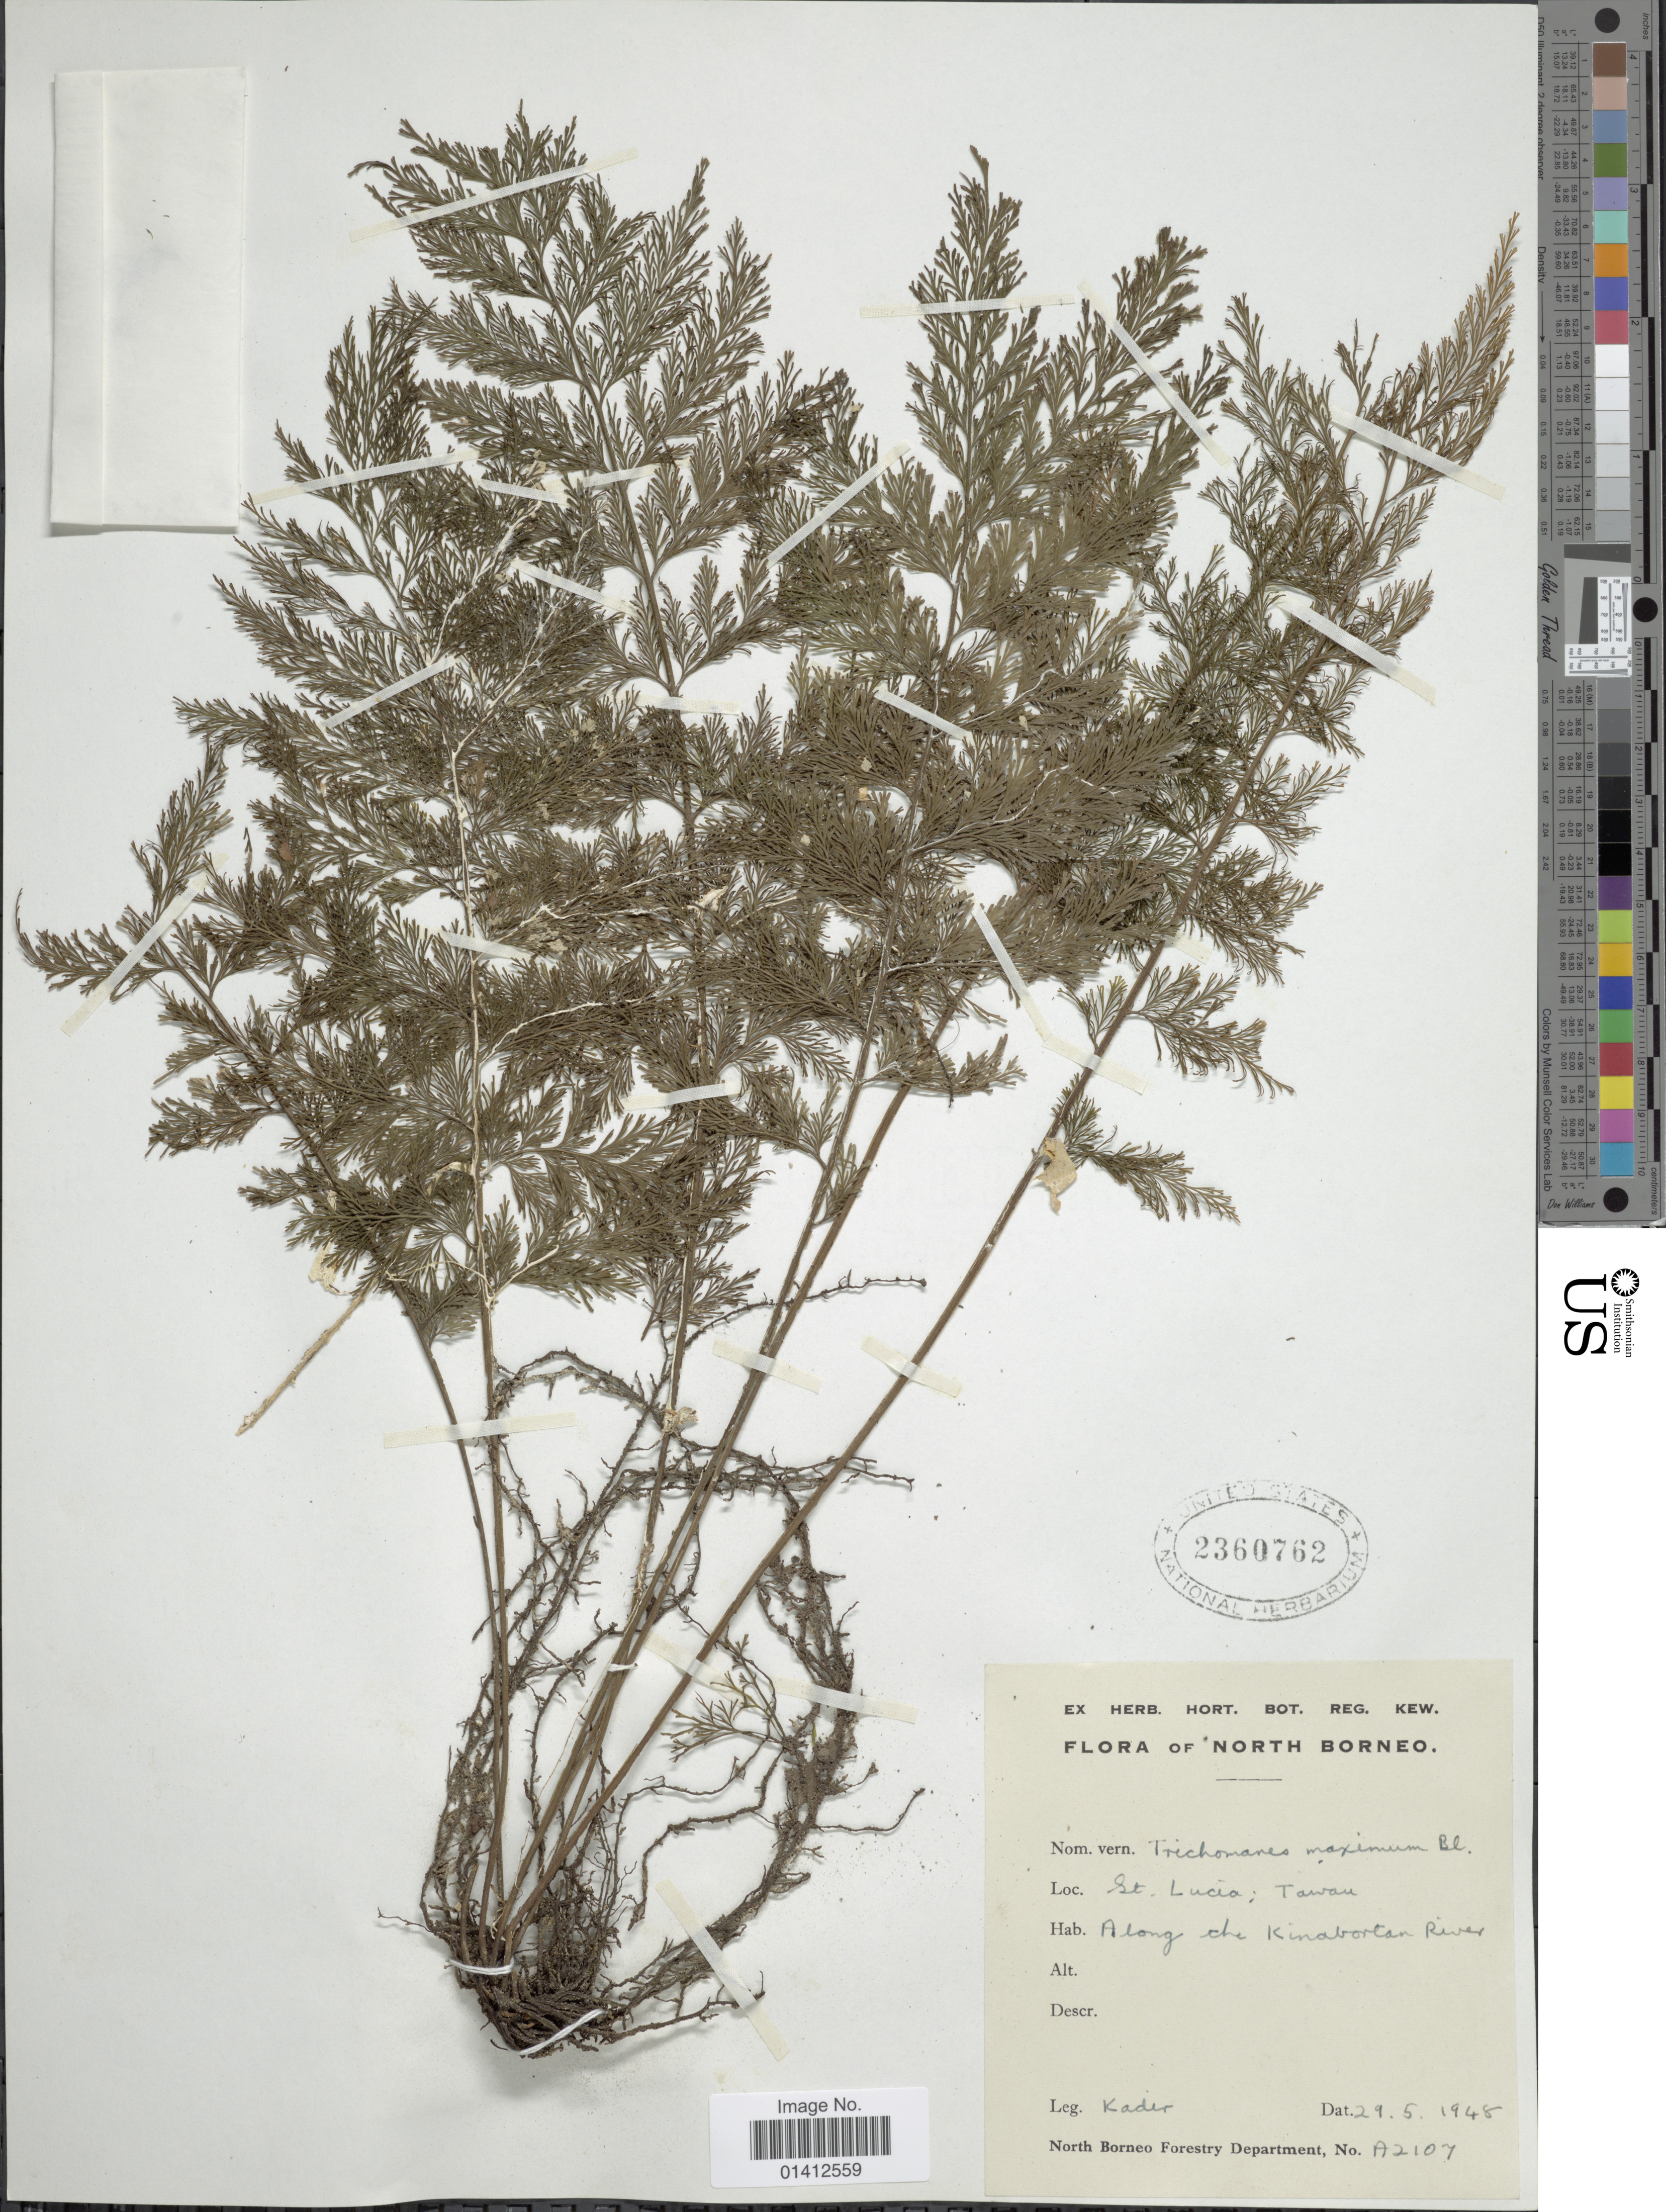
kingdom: Plantae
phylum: Tracheophyta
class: Polypodiopsida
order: Hymenophyllales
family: Hymenophyllaceae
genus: Vandenboschia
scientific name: Vandenboschia maxima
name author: (Blume) Copel.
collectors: -. Kadir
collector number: A 2107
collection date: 1945-05-29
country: Malaysia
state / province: Sabah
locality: North Borneo, St Lucia; Tawau, Along the Kinabalu River [interpreted]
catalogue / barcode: US 2360762